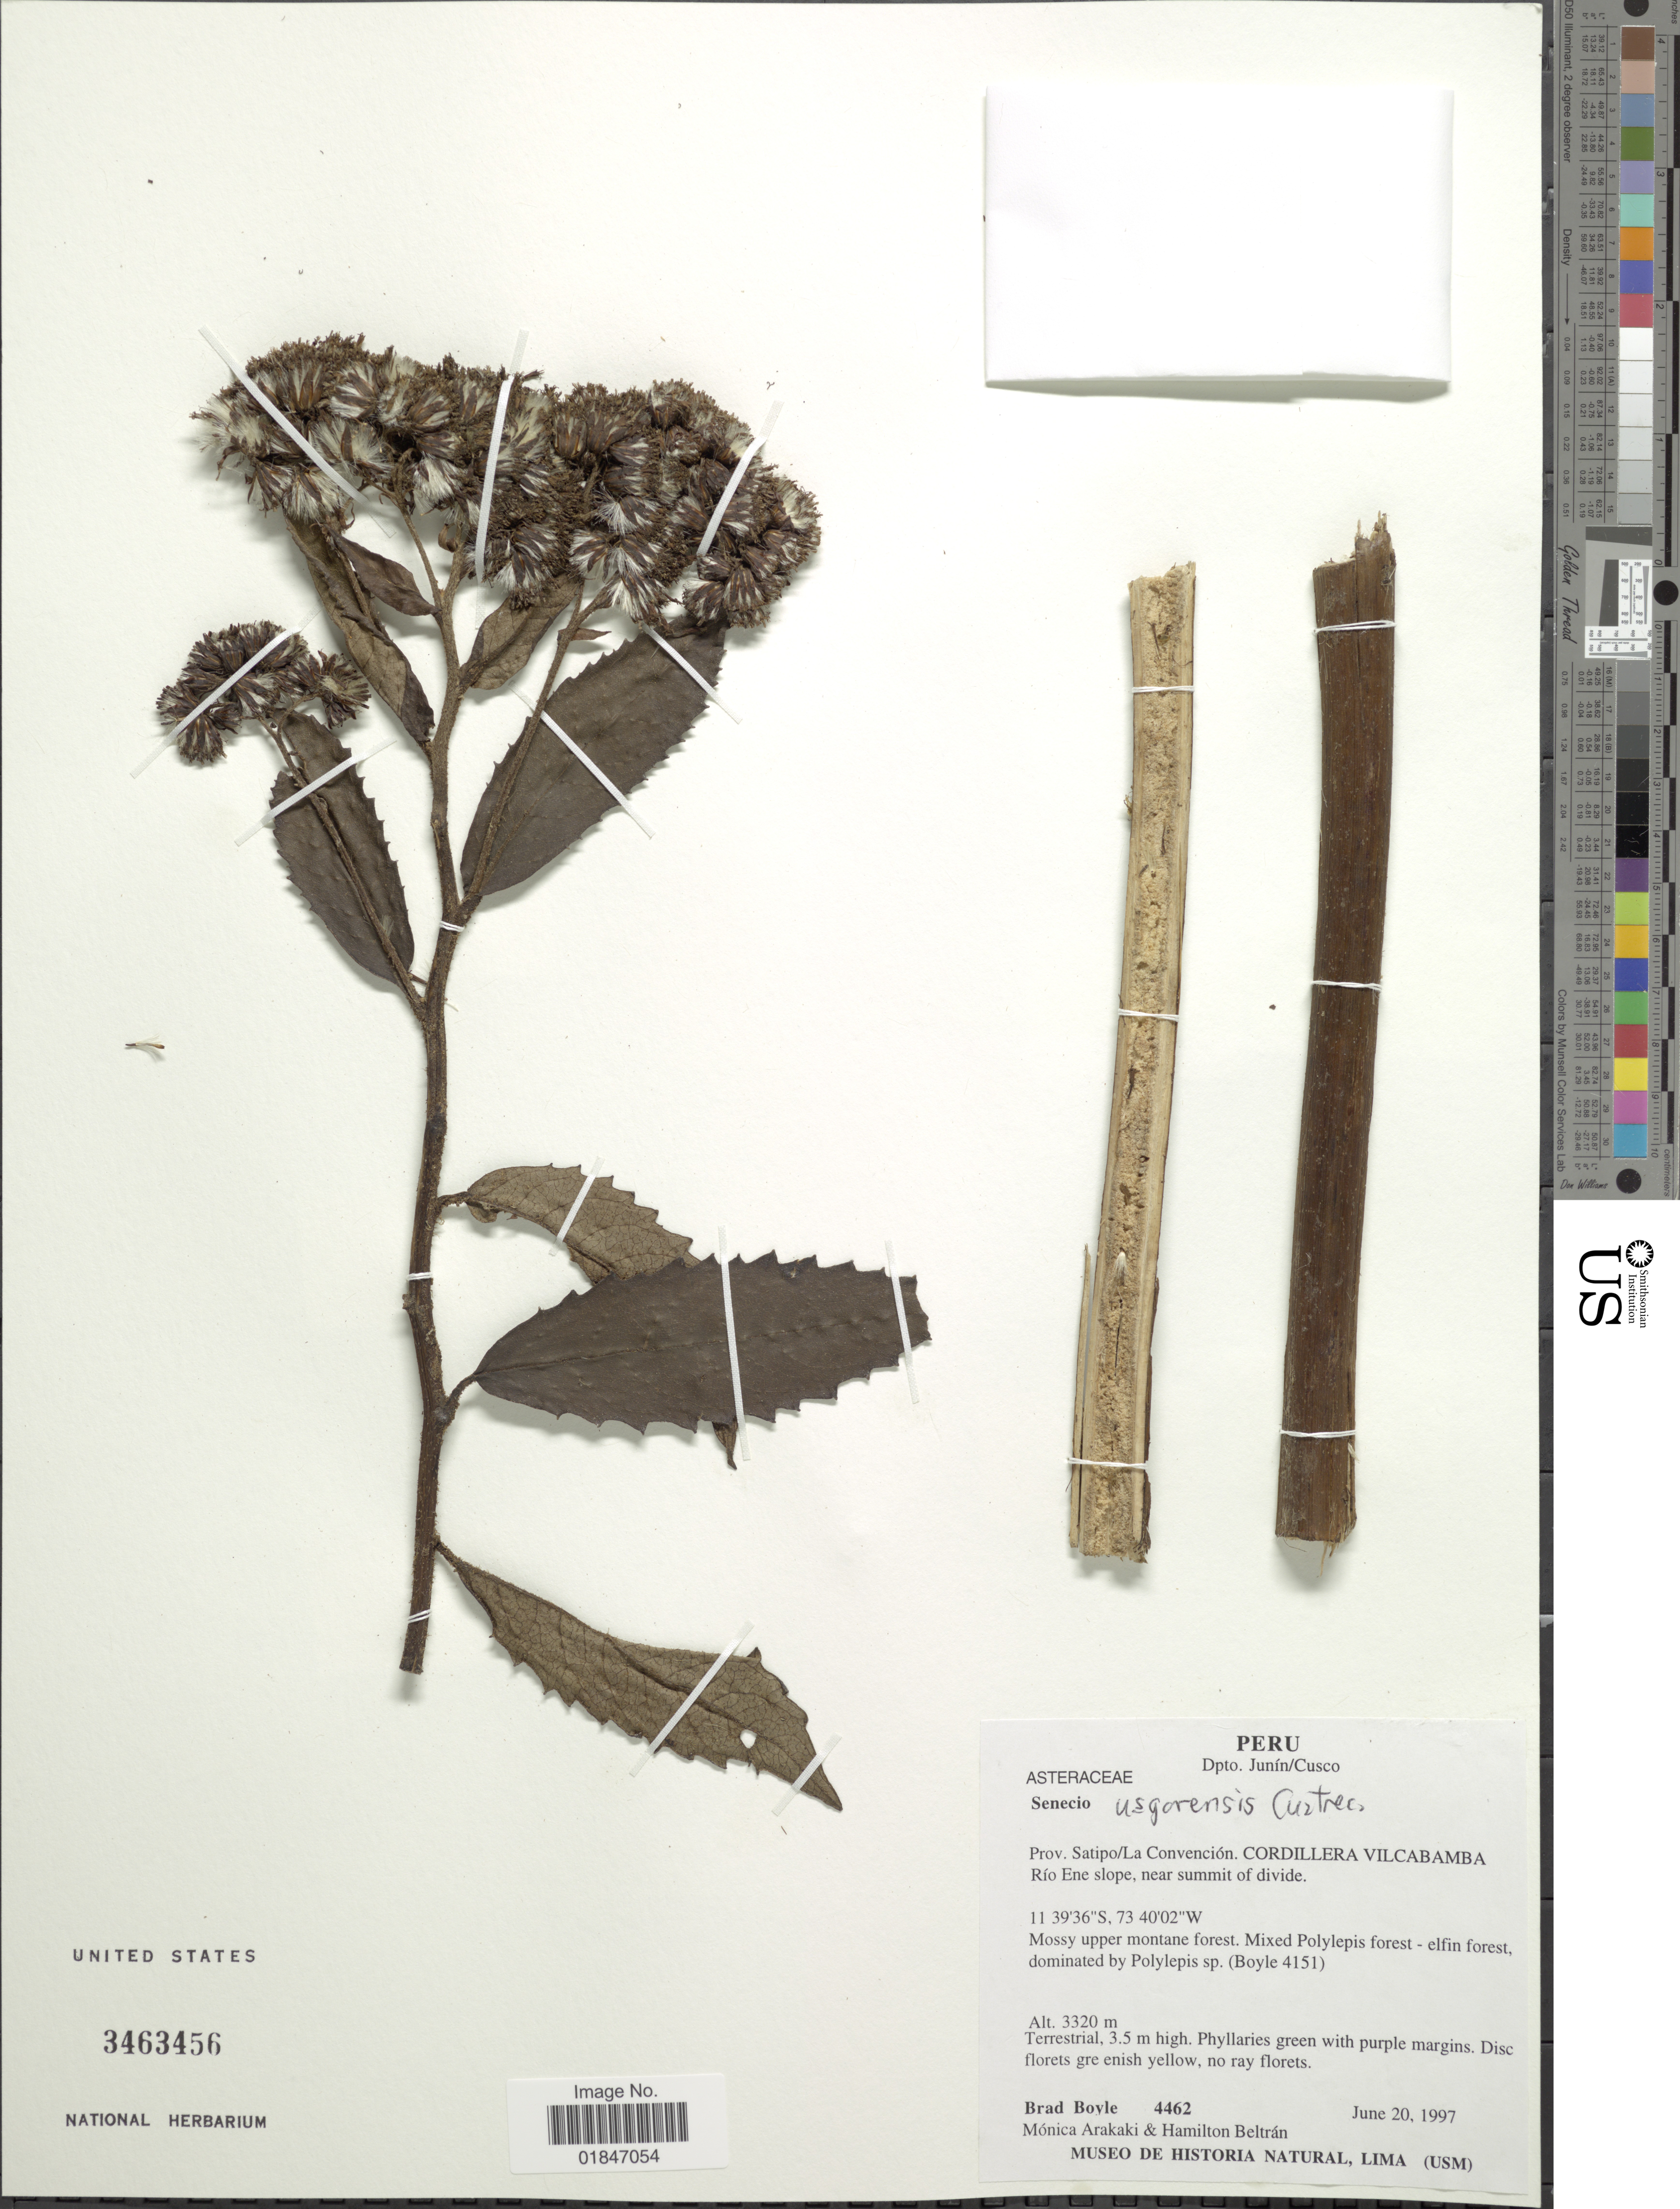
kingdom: Plantae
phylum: Tracheophyta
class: Magnoliopsida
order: Asterales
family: Asteraceae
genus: Dendrophorbium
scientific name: Dendrophorbium usgorense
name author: (Cuatrec.) C. Jeffrey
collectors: B. Boyle, M. Arakaki & H. Beltran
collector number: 4462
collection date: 1997-06-20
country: Peru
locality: Dpto. Junin/Cusco. Prov. Satipo/La Convencion. Cordillera Vilcabamba Rio Ene slope, near summit of divide.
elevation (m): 3320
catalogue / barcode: US 3463456